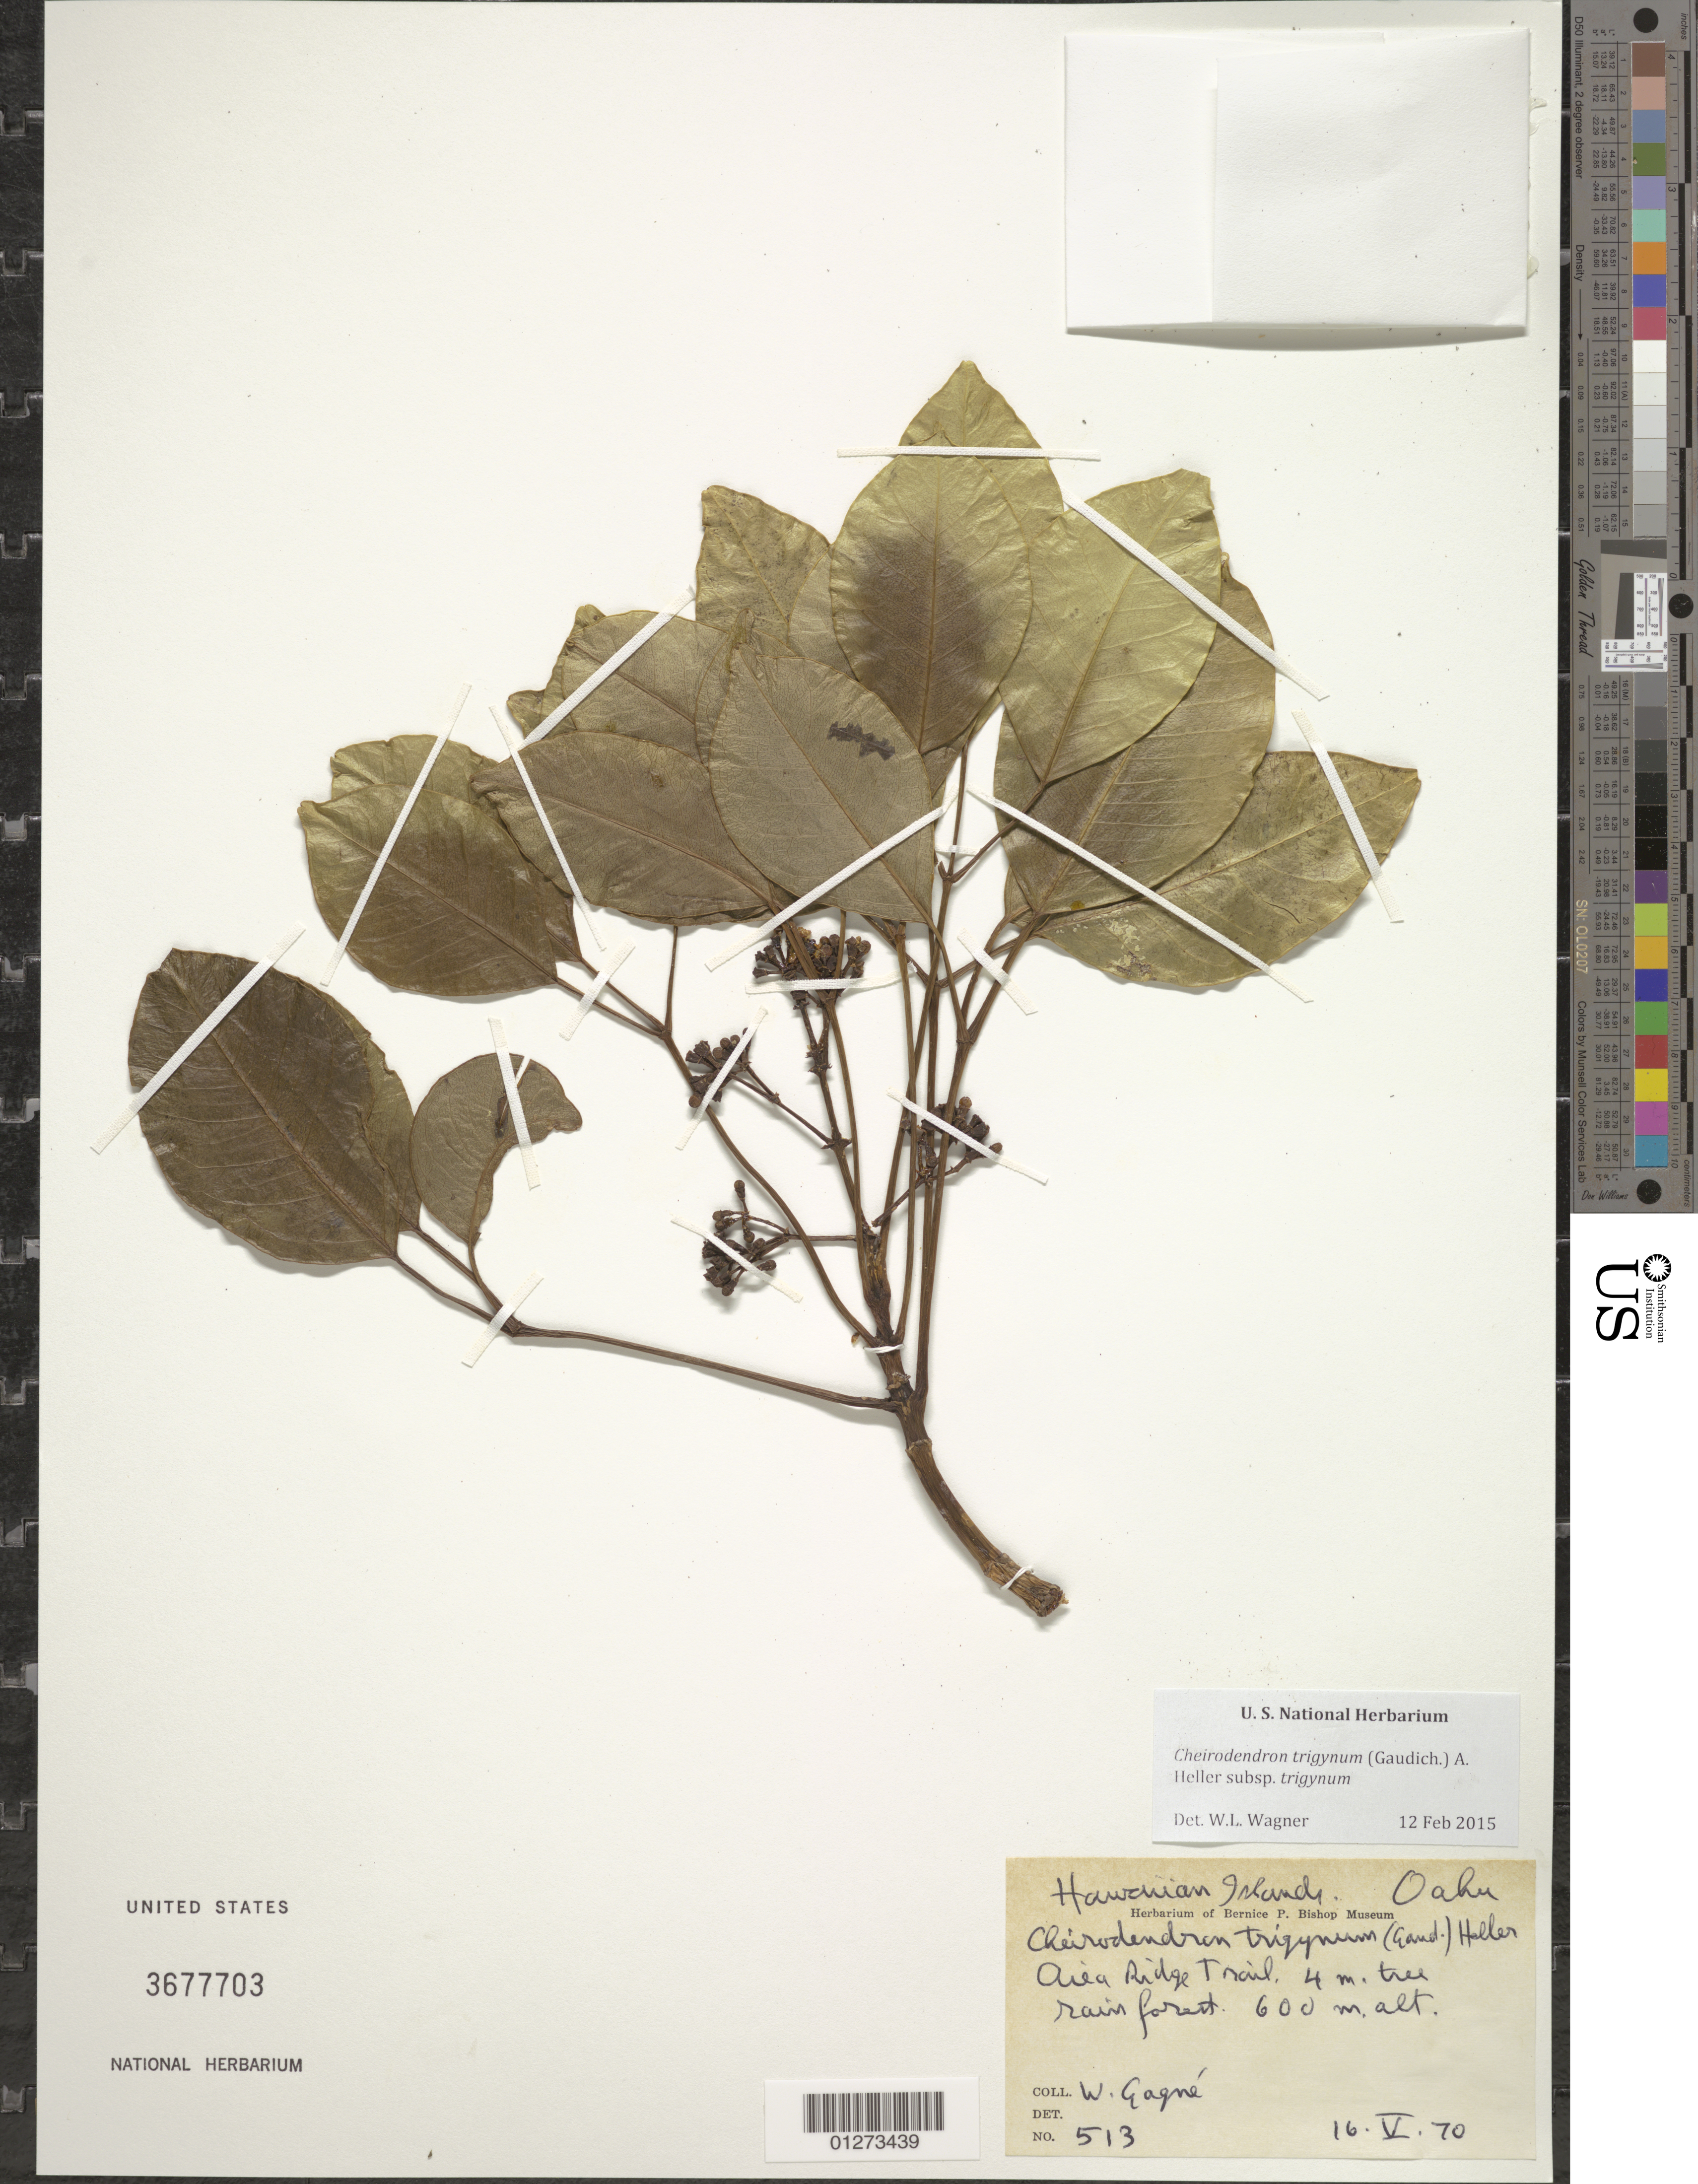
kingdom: Plantae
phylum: Tracheophyta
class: Magnoliopsida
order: Apiales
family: Araliaceae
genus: Cheirodendron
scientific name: Cheirodendron trigynum subsp. trigynum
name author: (Gaudich.) A. Heller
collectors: W. Gagne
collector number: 513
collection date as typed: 16.V.70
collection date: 1970-05-16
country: United States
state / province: Hawaii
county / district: Honolulu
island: Oahu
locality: Aiea Ridge Trail.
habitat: Rainforest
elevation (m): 600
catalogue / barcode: US 3677703